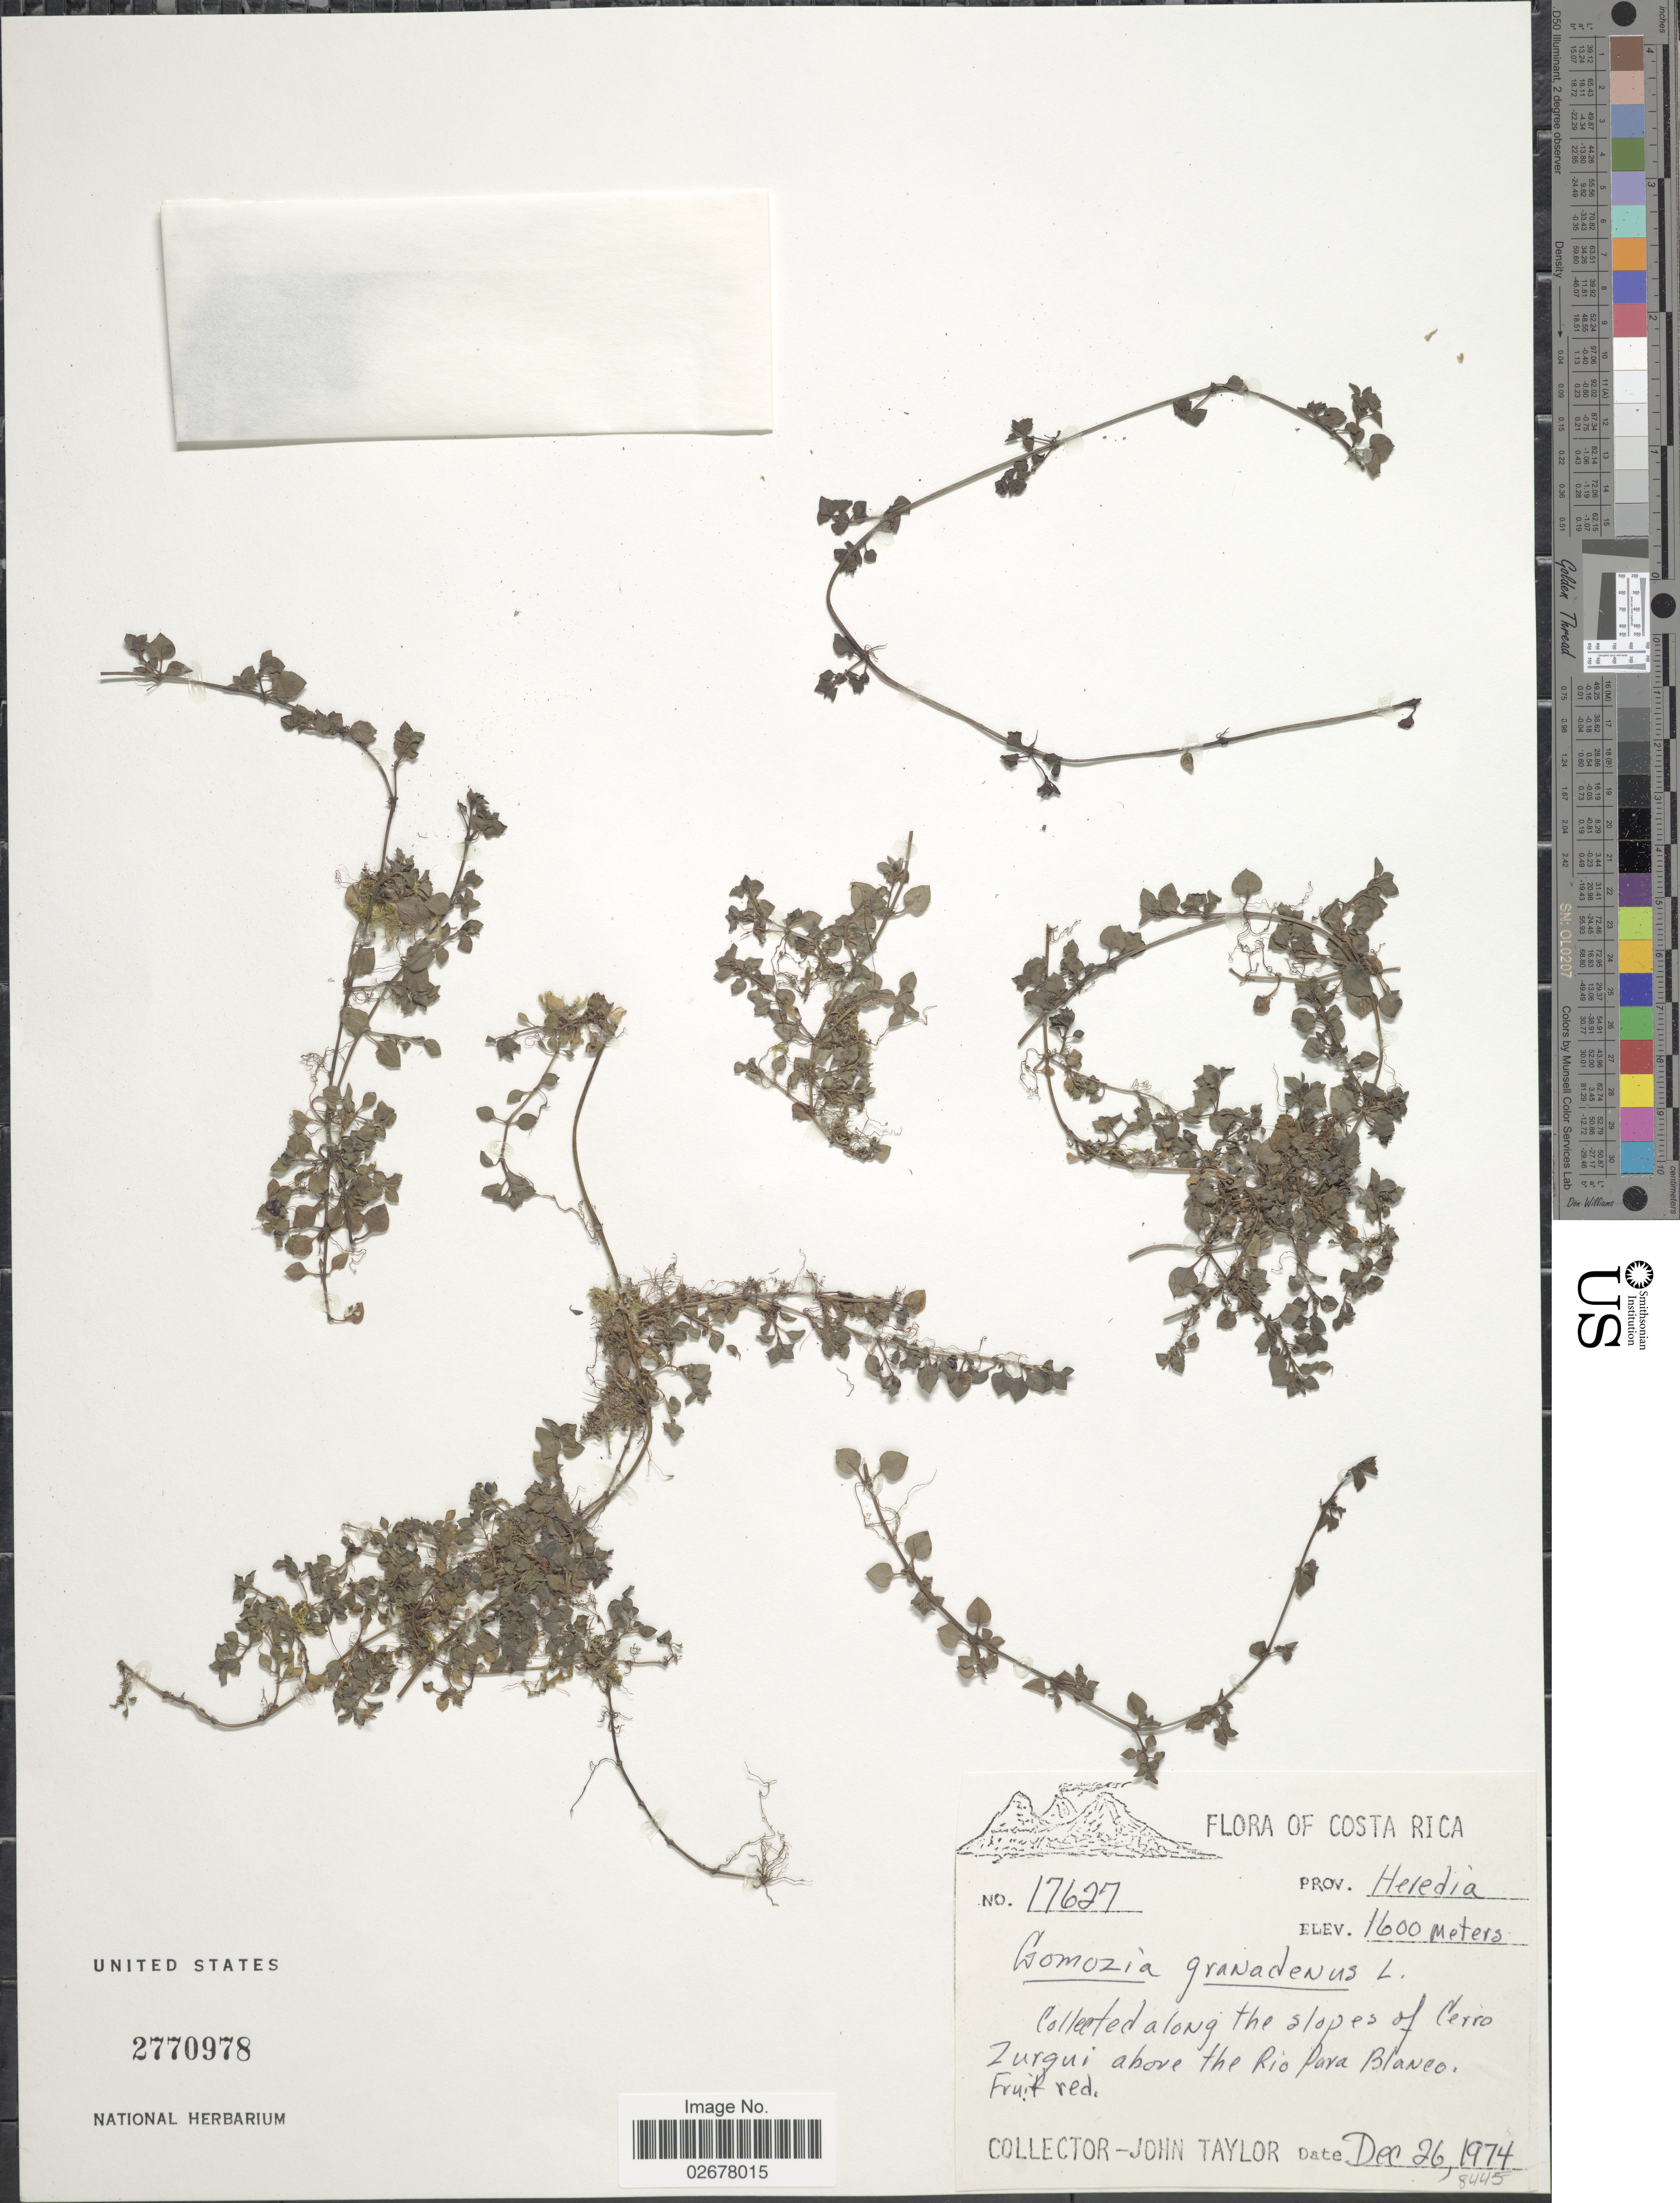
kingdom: Plantae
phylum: Tracheophyta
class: Magnoliopsida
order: Gentianales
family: Rubiaceae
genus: Nertera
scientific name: Nertera depressa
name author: Banks & Sol. ex Gaertn.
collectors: J. Taylor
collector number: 17627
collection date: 1974-12-26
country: Costa Rica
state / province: Heredia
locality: Along the slopes of Cerro Zurqui above the Rio Para Blanco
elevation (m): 1600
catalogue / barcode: US 2770978